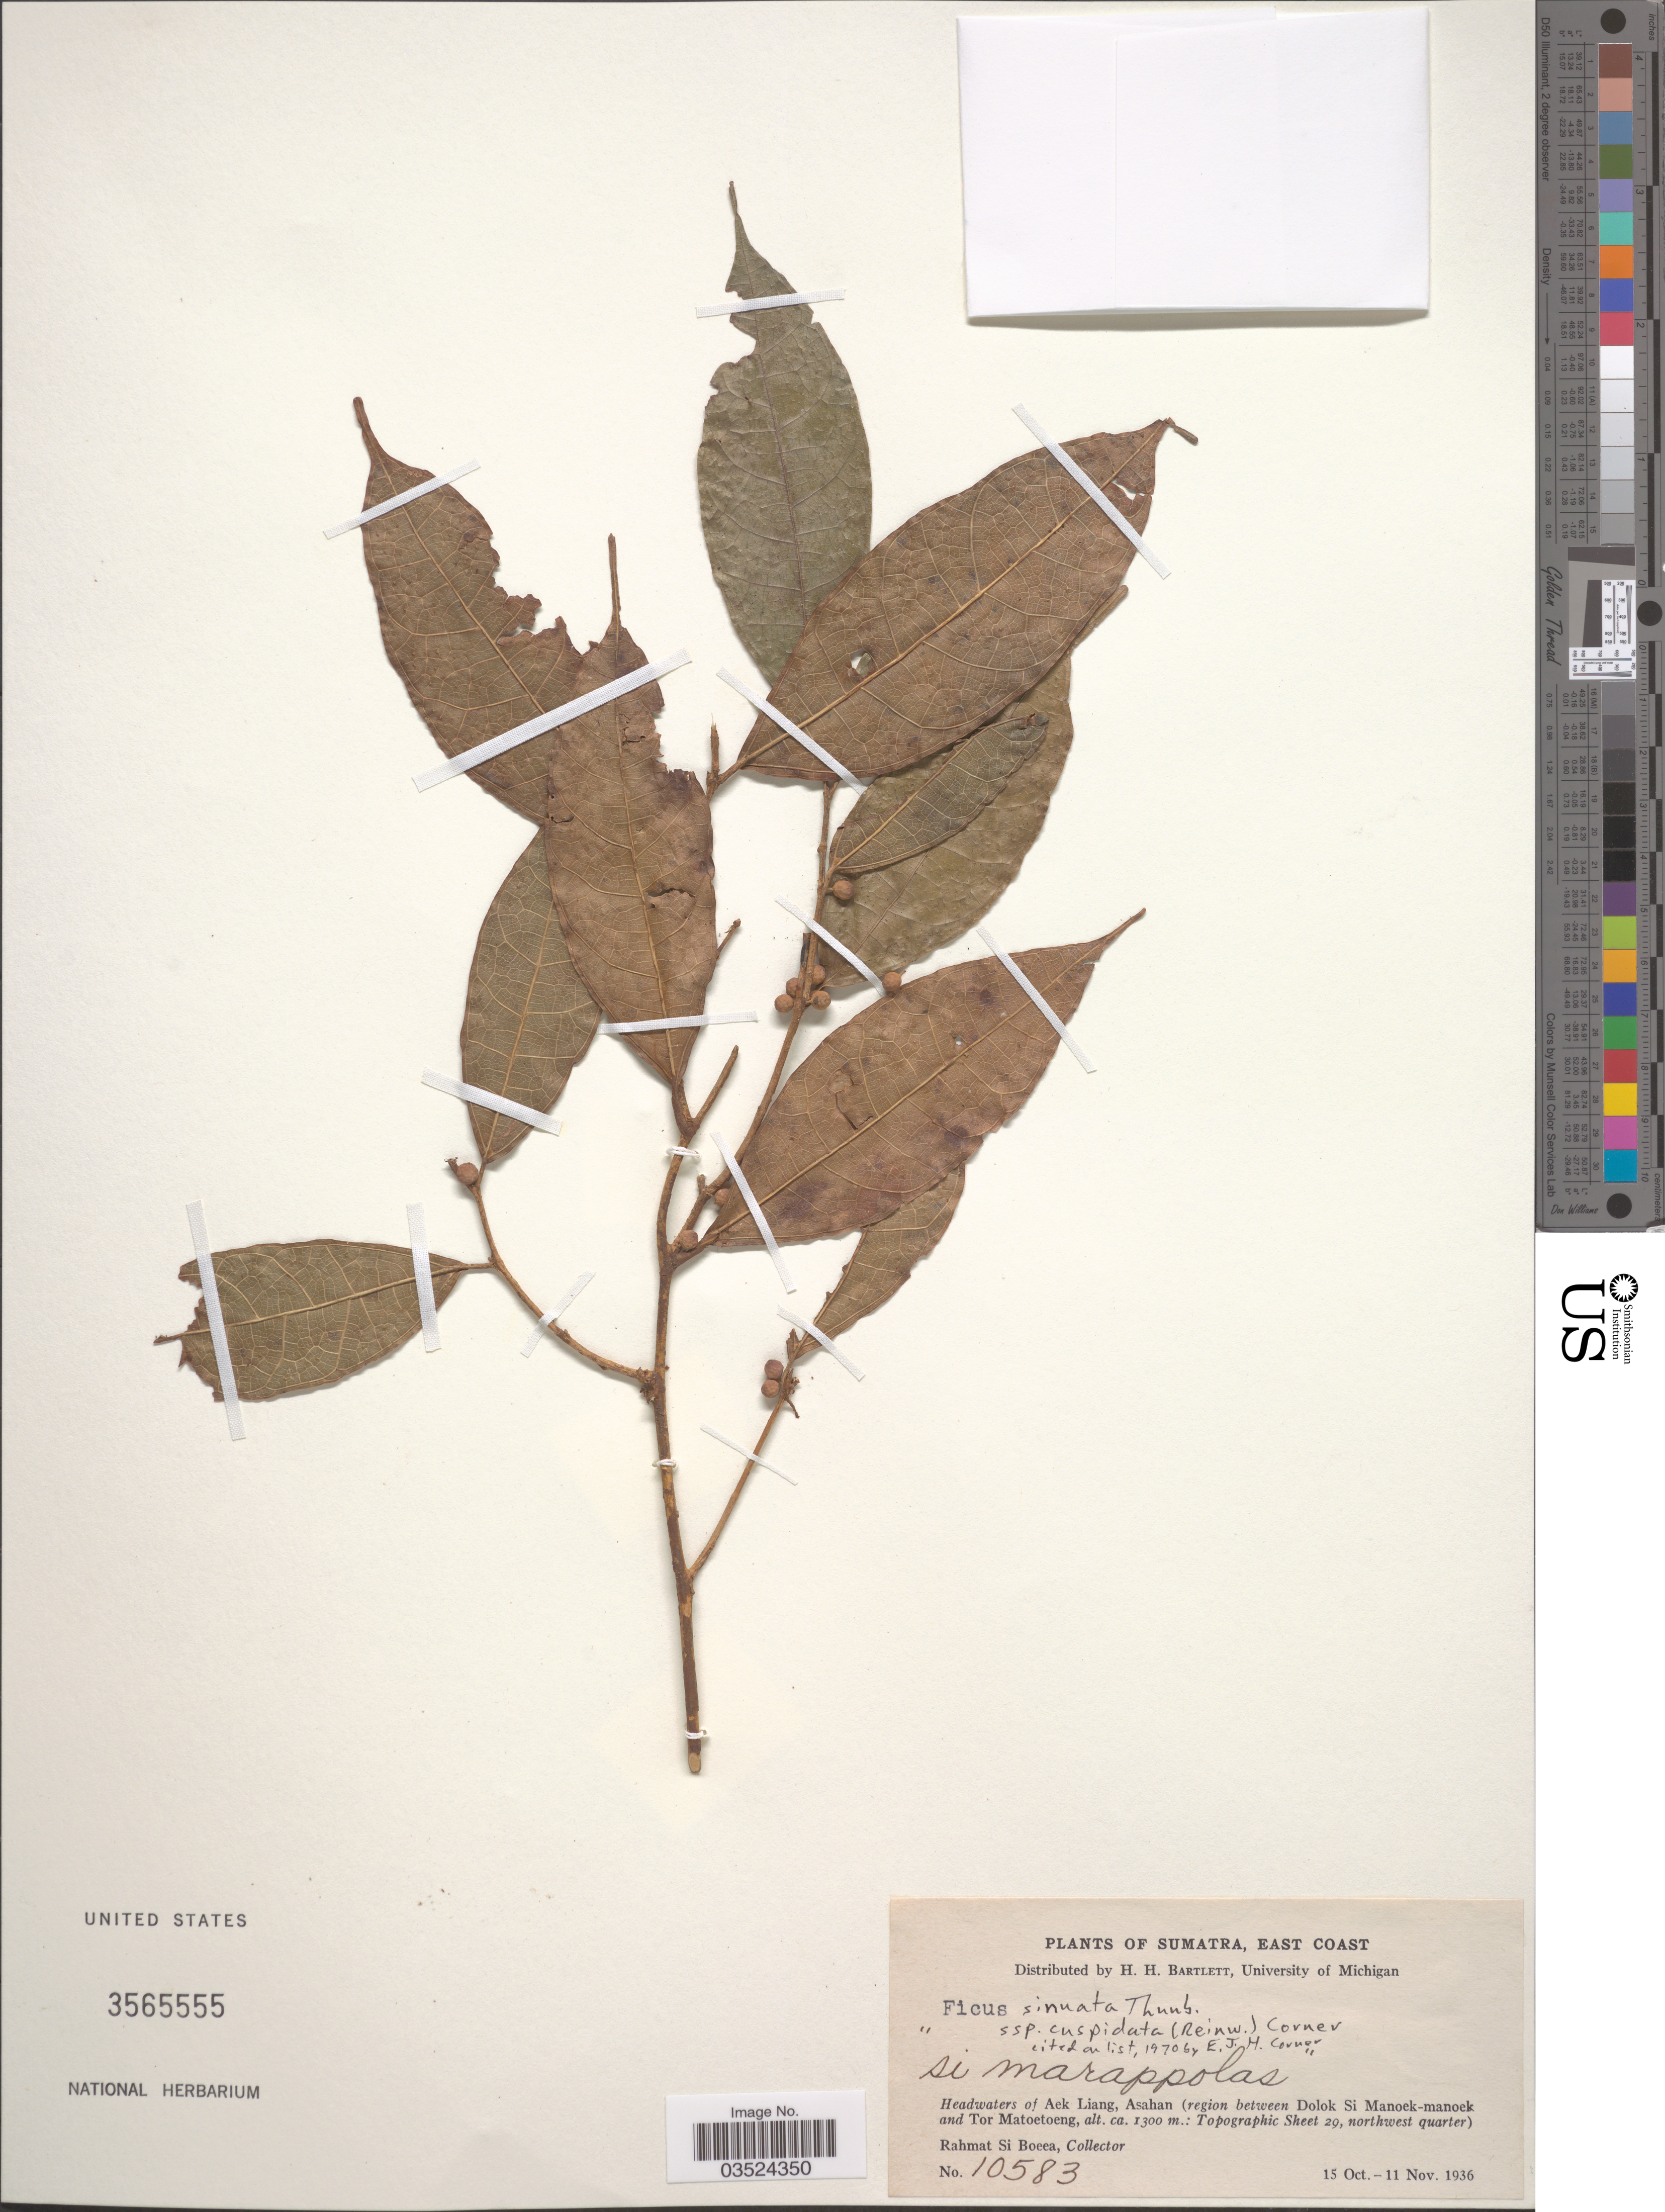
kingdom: Plantae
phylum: Tracheophyta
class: Magnoliopsida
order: Rosales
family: Moraceae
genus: Ficus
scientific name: Ficus sinuata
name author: Thunb.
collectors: Rahmat Si Boeea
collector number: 10583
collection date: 1936-10-15/1936-11-11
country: Indonesia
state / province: Sumatra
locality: East Coast. Headwaters of Aek Liang, Asahan (region between Dolok Si Manoek-manoek and Tor Matoetoeng: Topographic Sheet 29, northwest quarter).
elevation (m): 1300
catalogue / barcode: US 3565555